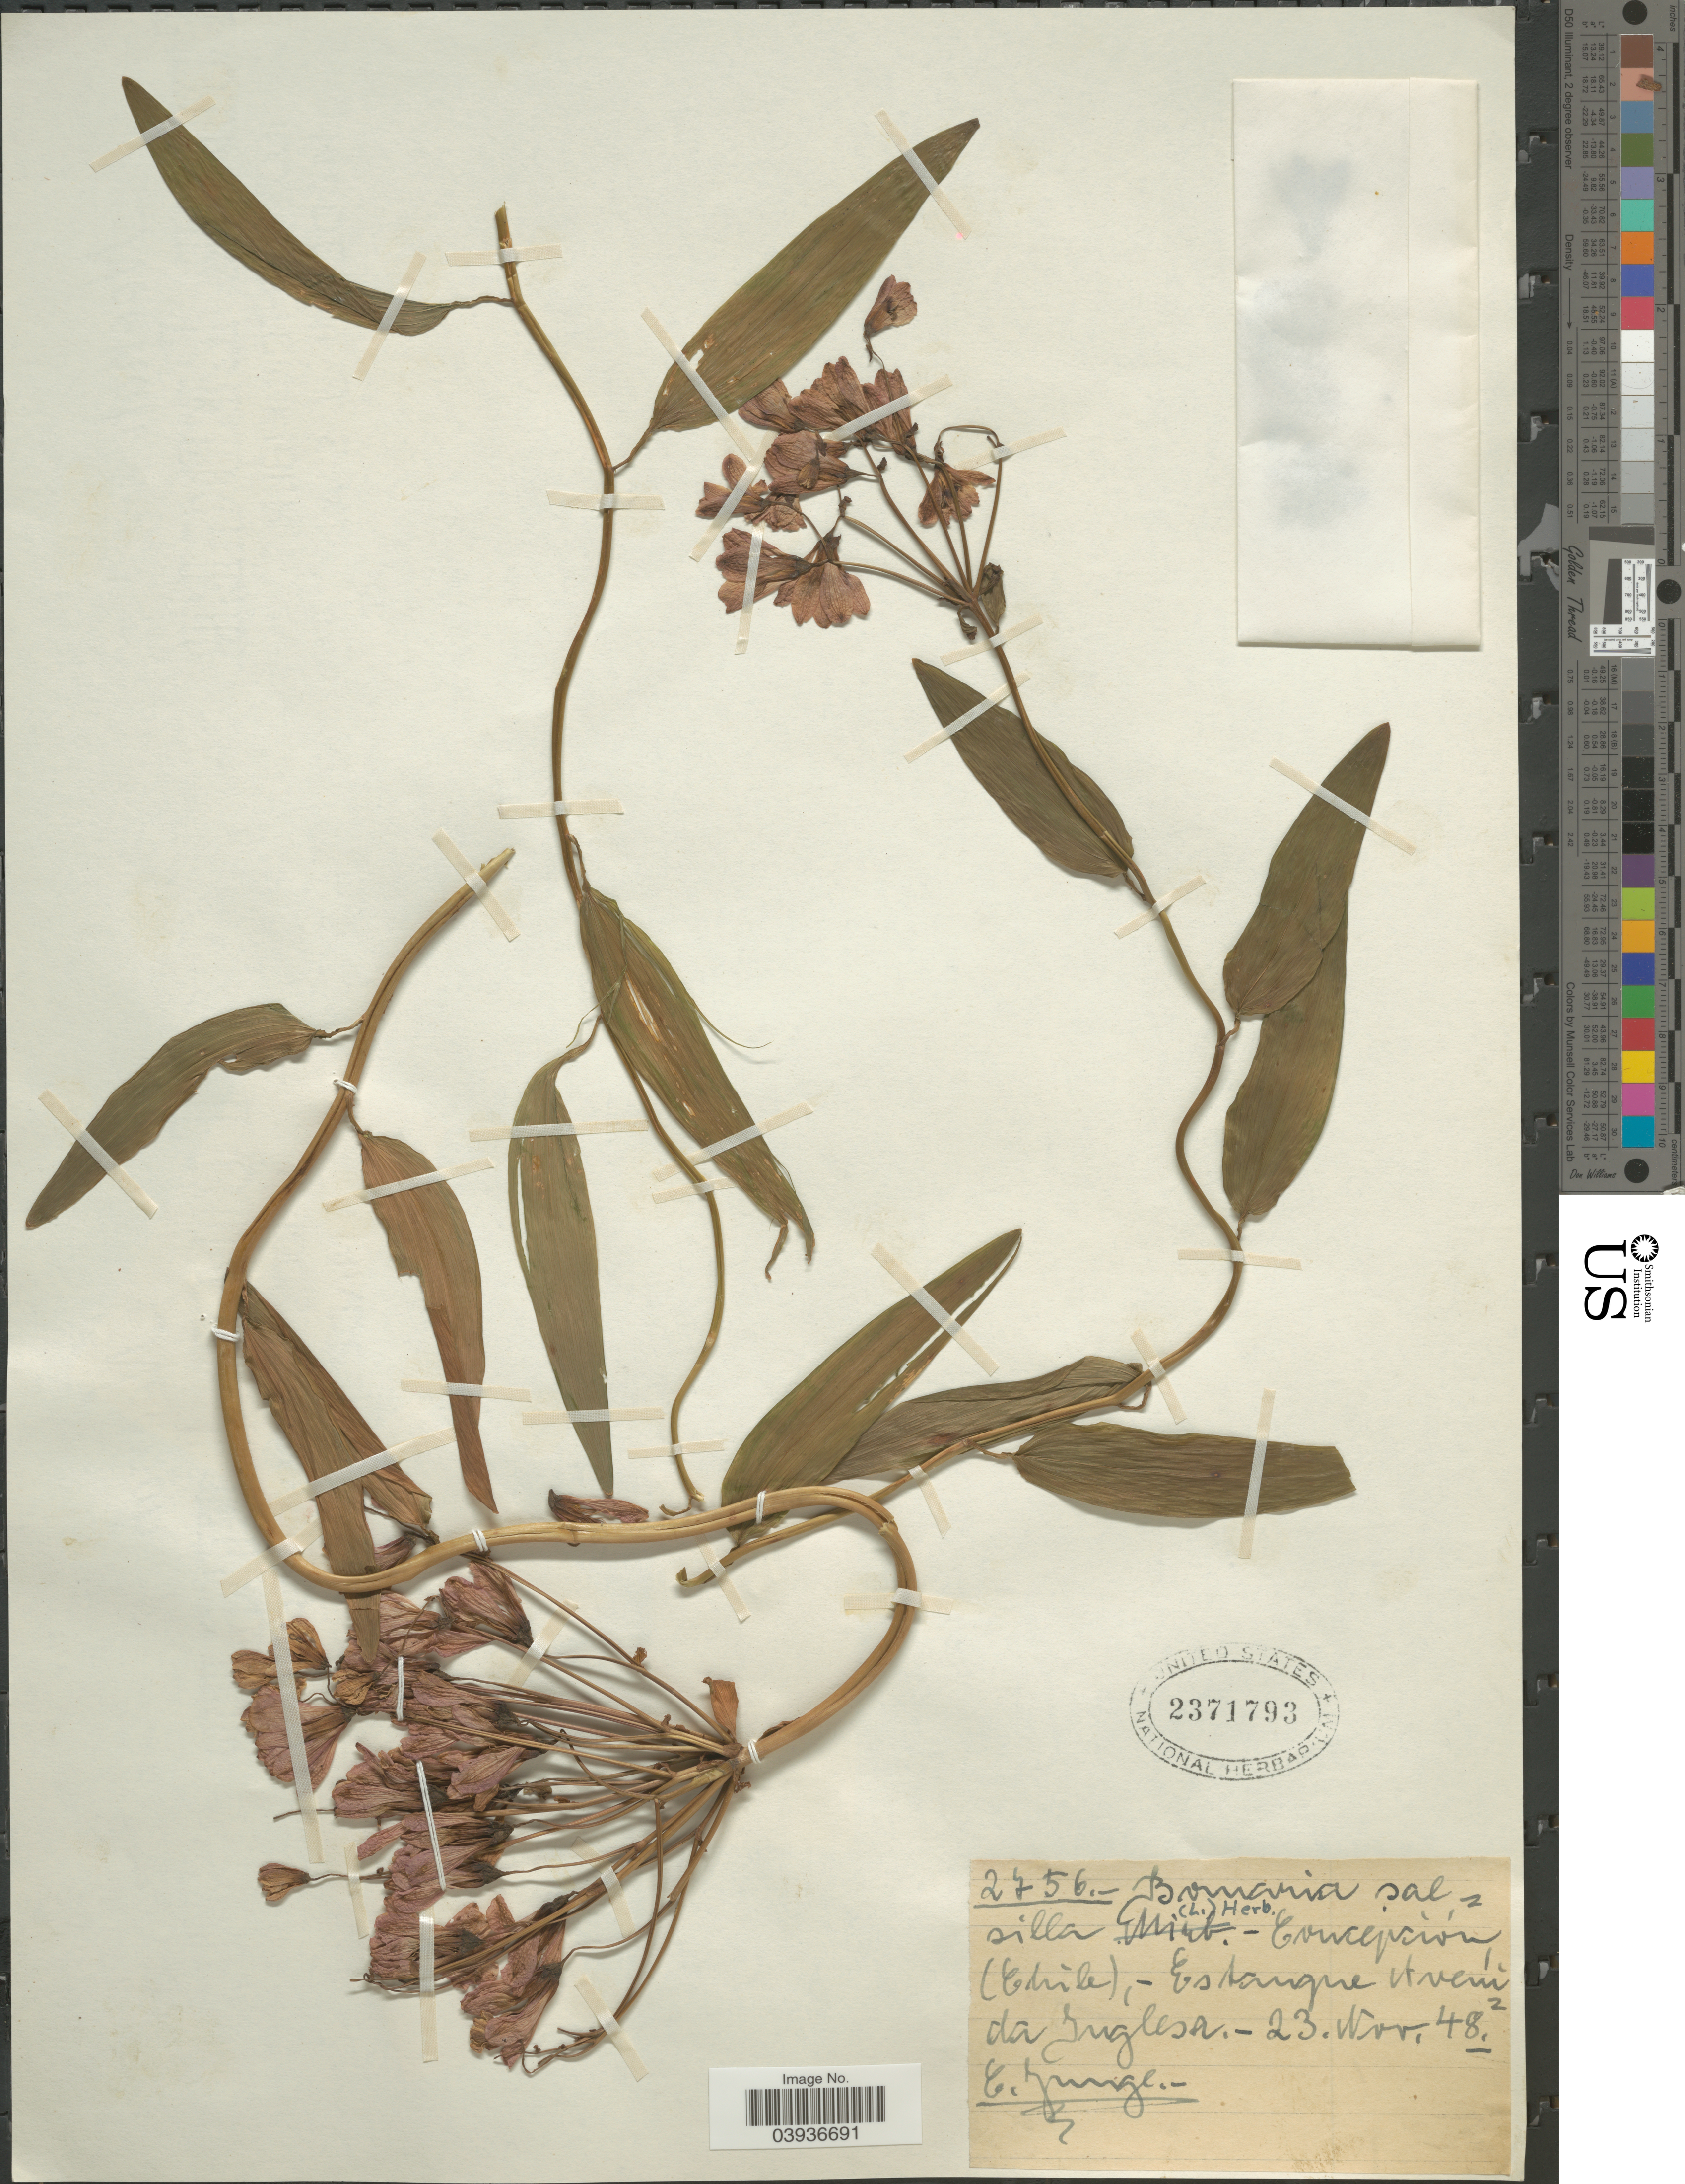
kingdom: Plantae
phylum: Tracheophyta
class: Liliopsida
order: Liliales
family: Alstroemeriaceae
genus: Bomarea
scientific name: Bomarea salsilla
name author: (L.) Mirb.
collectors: E. Junge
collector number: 2756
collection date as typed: Transcribed d/m/y: 23/11/48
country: Chile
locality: Estangue Avenida Inglesa.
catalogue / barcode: US 2371793